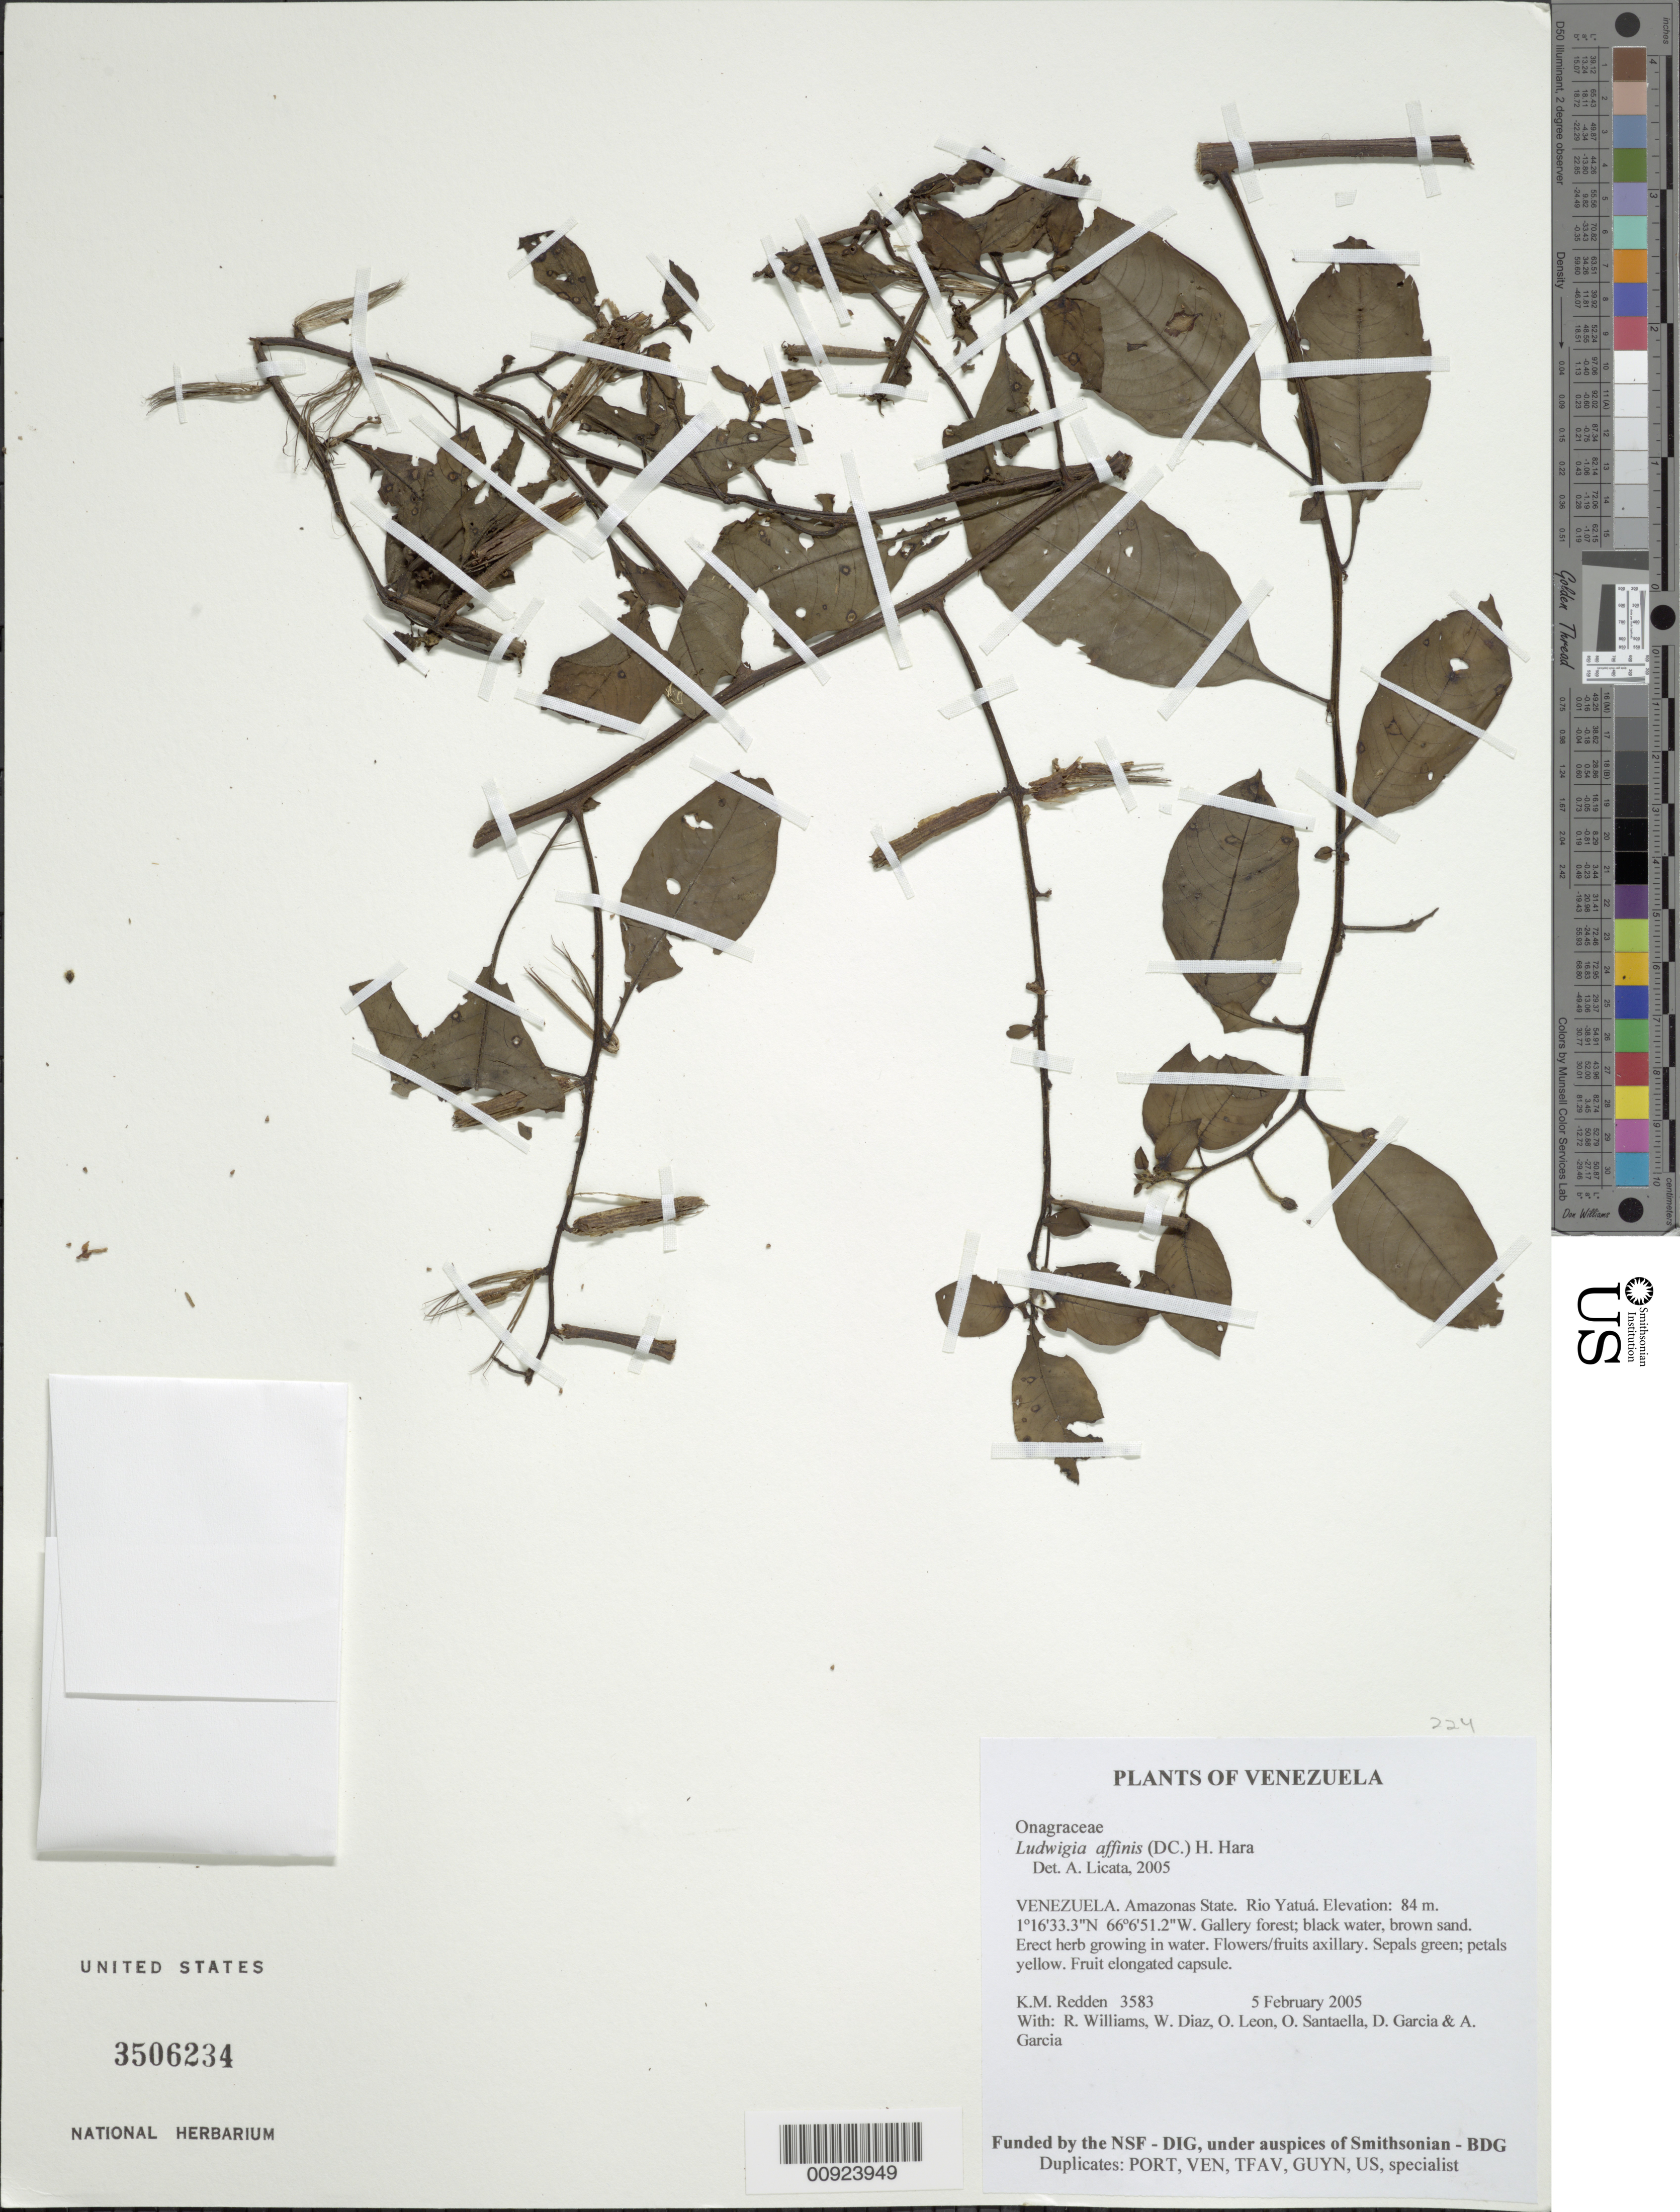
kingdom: Plantae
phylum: Tracheophyta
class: Magnoliopsida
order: Myrtales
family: Onagraceae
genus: Ludwigia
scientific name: Ludwigia affinis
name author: (DC.) H. Hara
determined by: Licata, A., (PORT), Univ. Nac. Exp. de los Llanos Ezequiel Zamora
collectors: K. M. Redden, R. Williams, W. Díaz P., O. León, O. Santaella, D. Garcia & A. Garcia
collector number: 3583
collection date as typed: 5 February 2005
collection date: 2005-02-05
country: Venezuela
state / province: Amazonas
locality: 18 - Rio Yatuá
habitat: Gallery forest; black water, brown sand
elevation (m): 84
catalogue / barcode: US 3506234